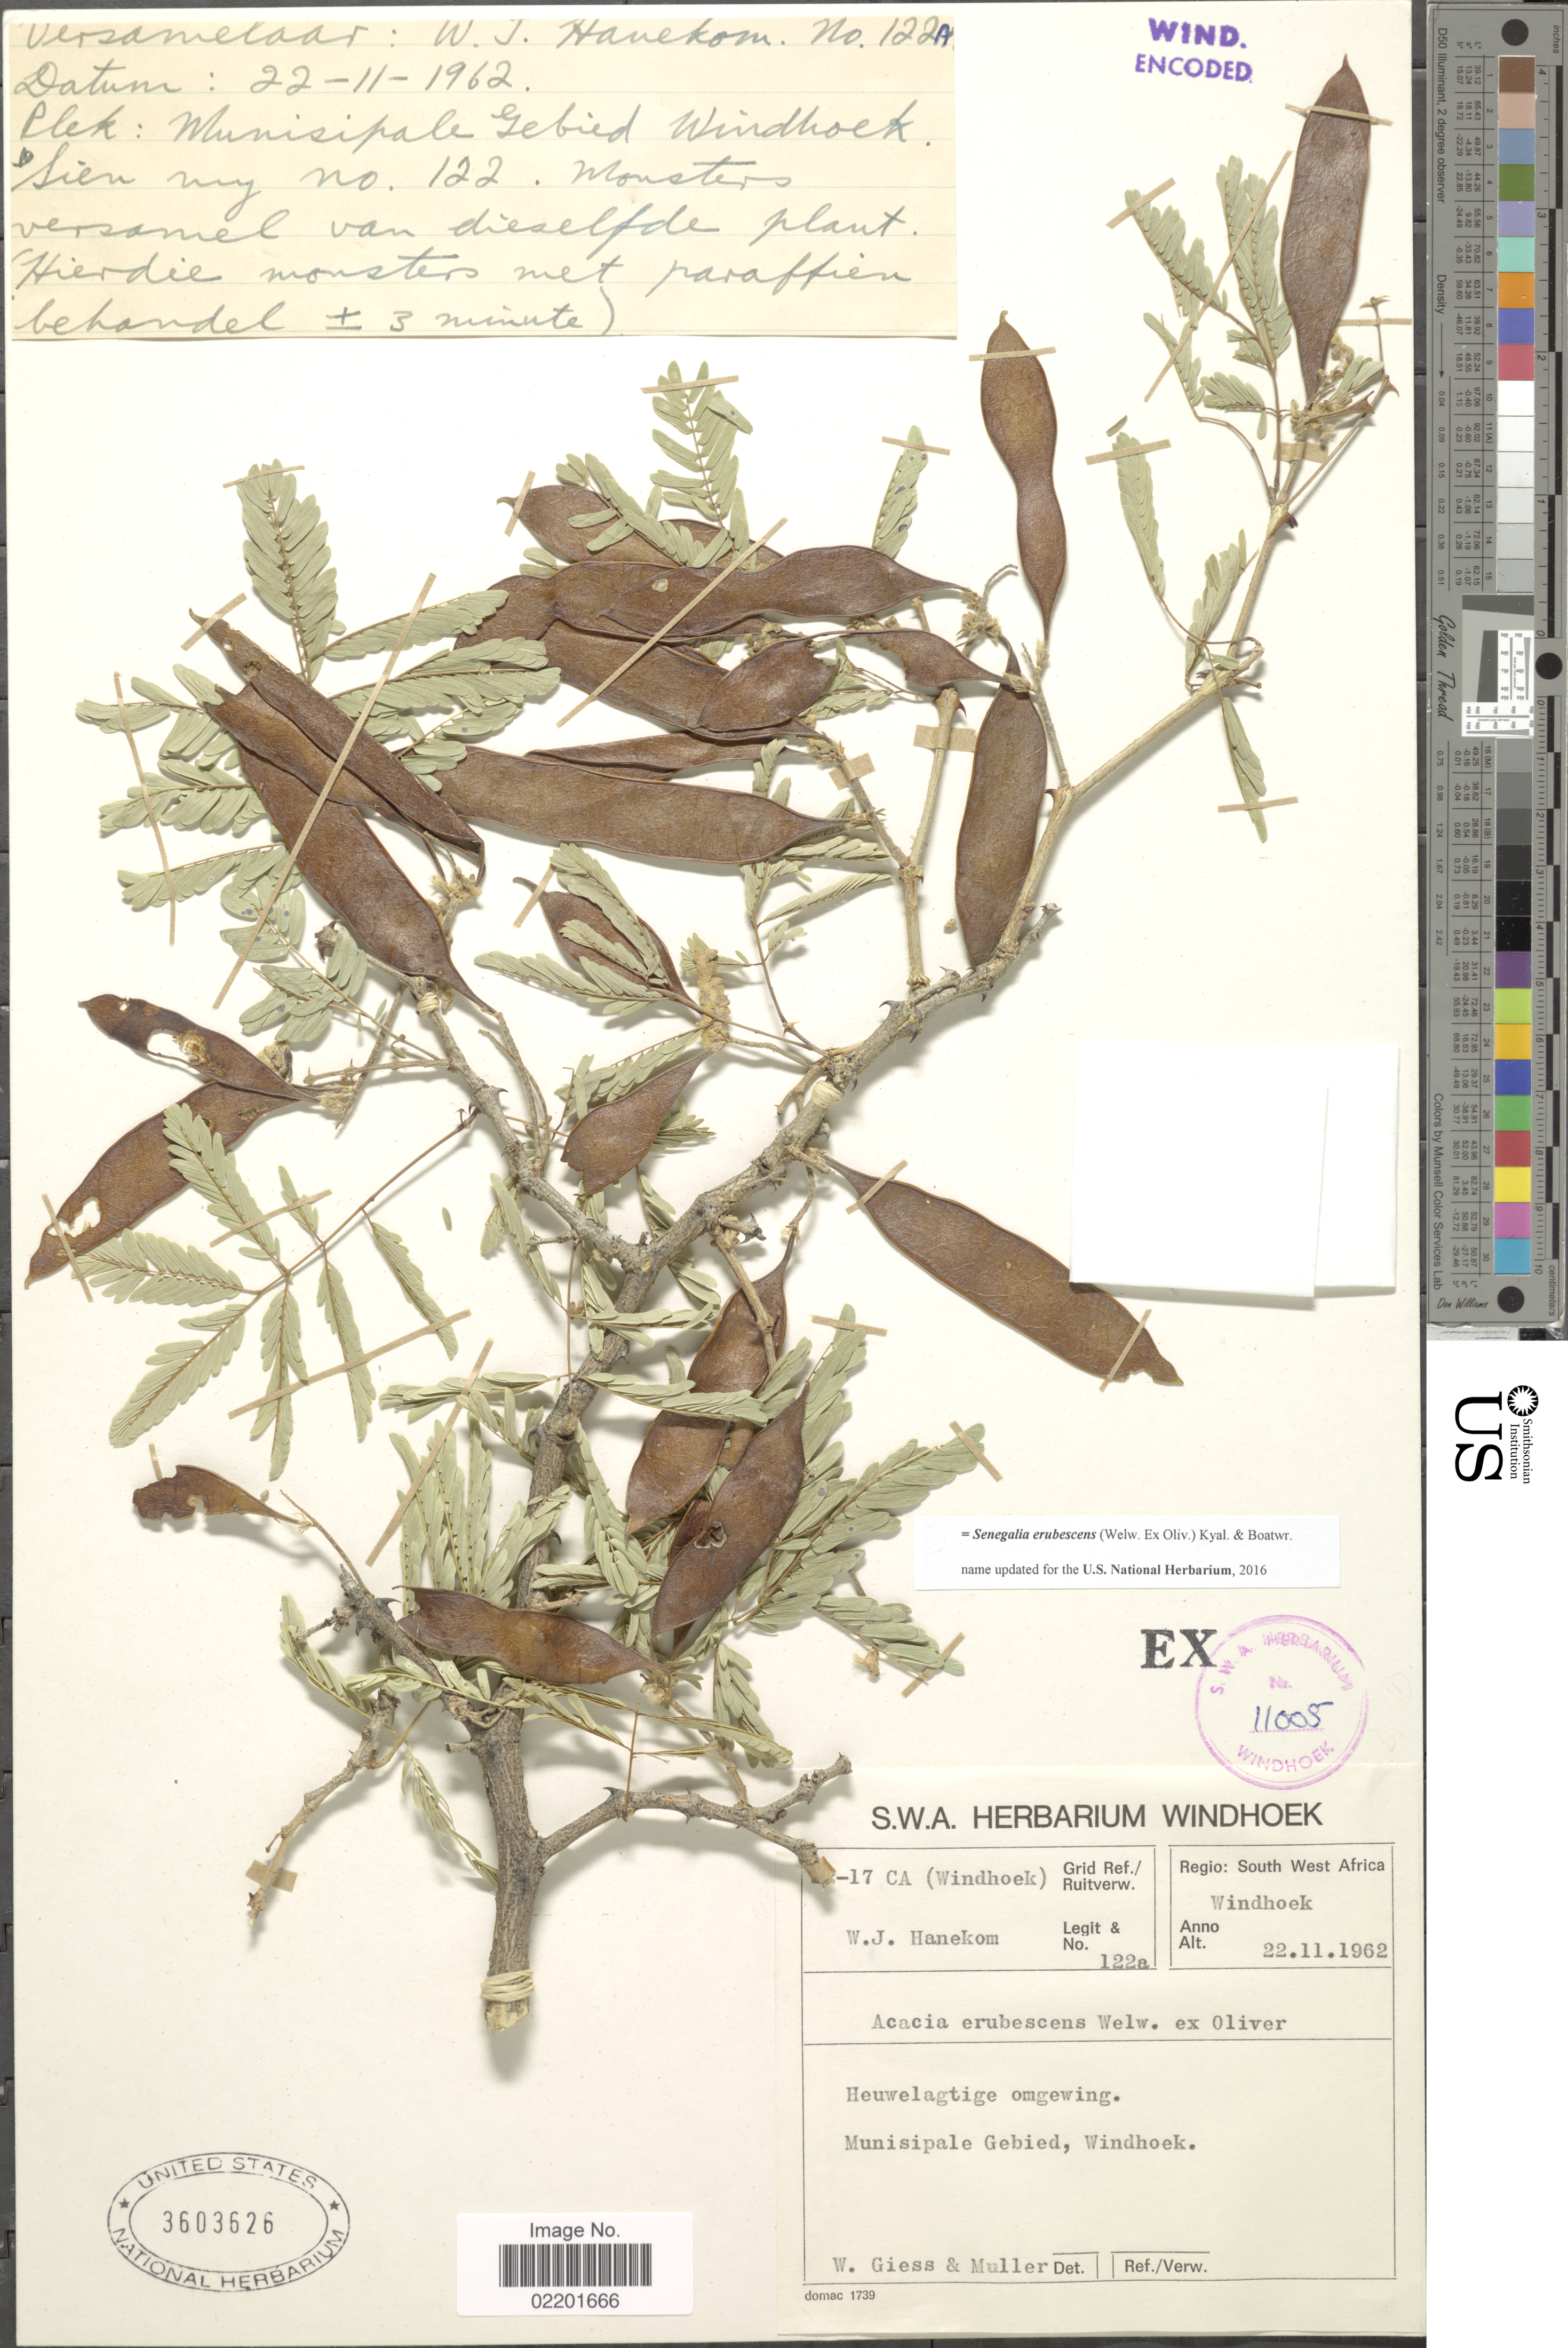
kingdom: Plantae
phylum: Tracheophyta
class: Magnoliopsida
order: Fabales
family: Fabaceae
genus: Senegalia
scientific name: Senegalia erubescens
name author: (Welw. ex Oliv.) Kyal. & Boatwr.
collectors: W. Hanekom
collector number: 122a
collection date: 1962-11-22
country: Namibia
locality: South West Africa, Windhoek, Munisipale Gebied, Windhoek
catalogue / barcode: US 3603626